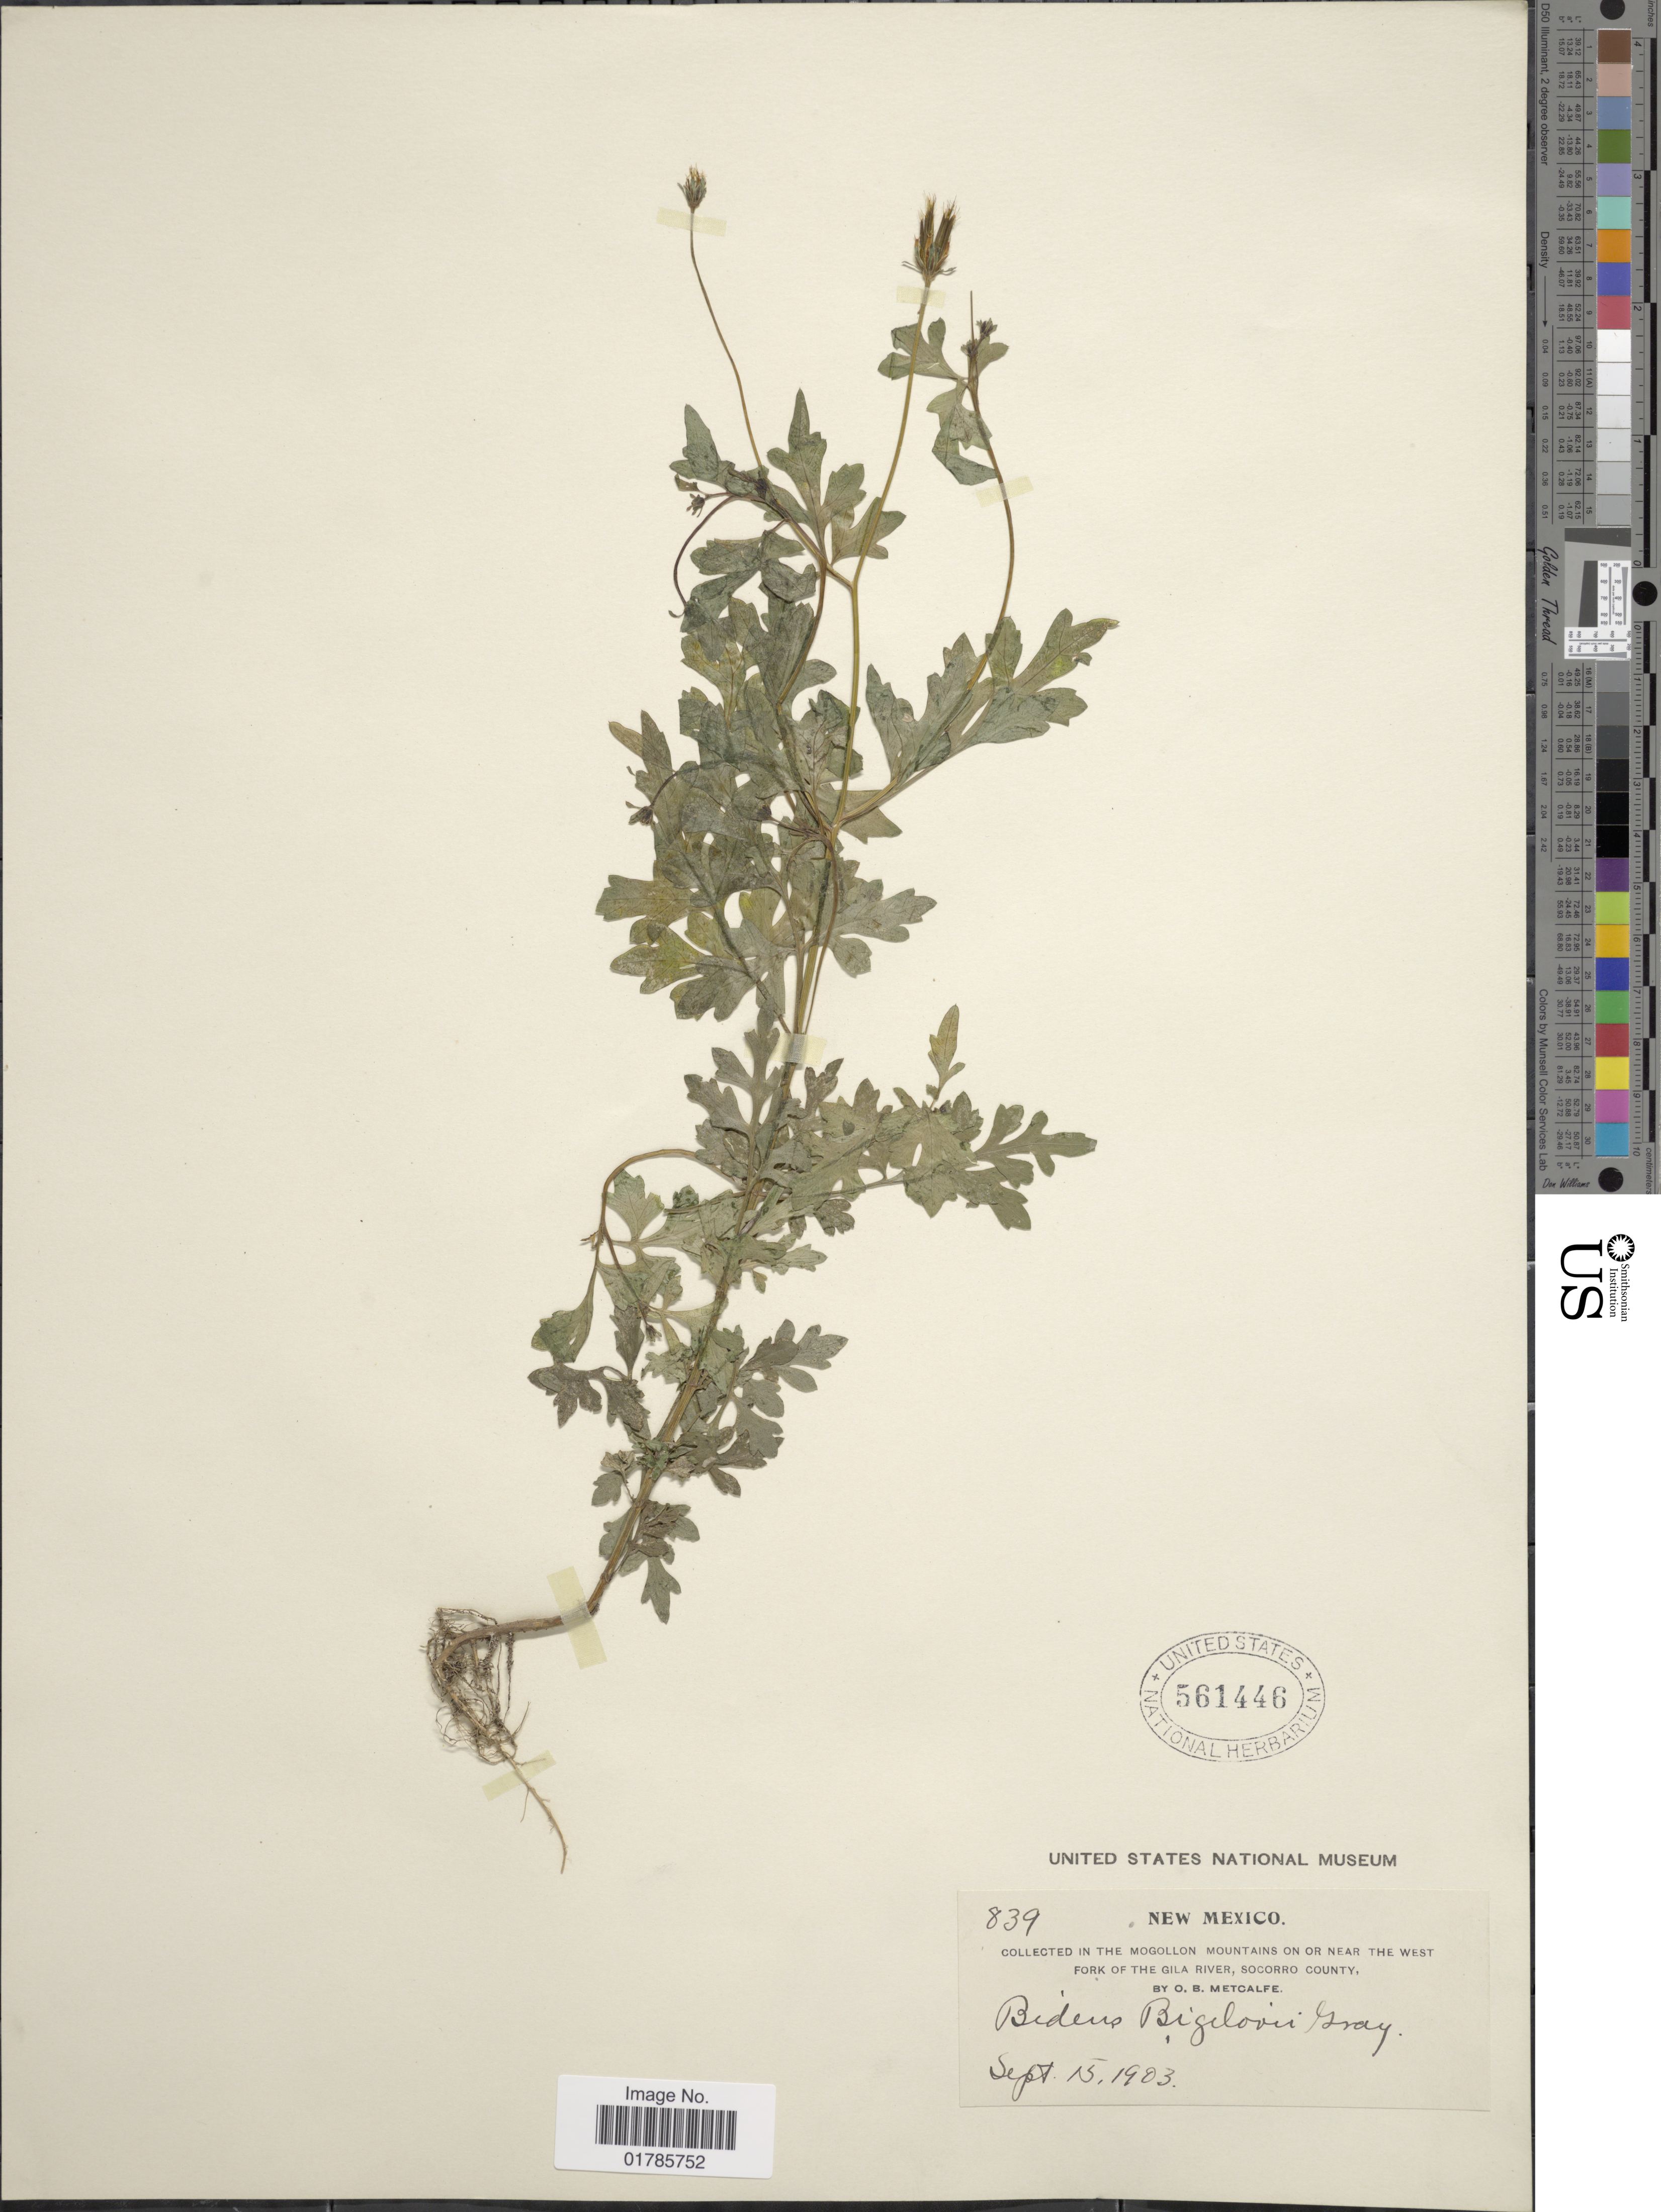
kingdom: Plantae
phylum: Tracheophyta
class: Magnoliopsida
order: Asterales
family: Asteraceae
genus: Bidens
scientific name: Bidens bigelovii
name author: A. Gray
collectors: O. Metcalfe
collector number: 839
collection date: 1903-09-15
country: United States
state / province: New Mexico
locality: In the Mogollon Mountains on or near The West Fork of the Gila River, Socorro County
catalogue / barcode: US 561446